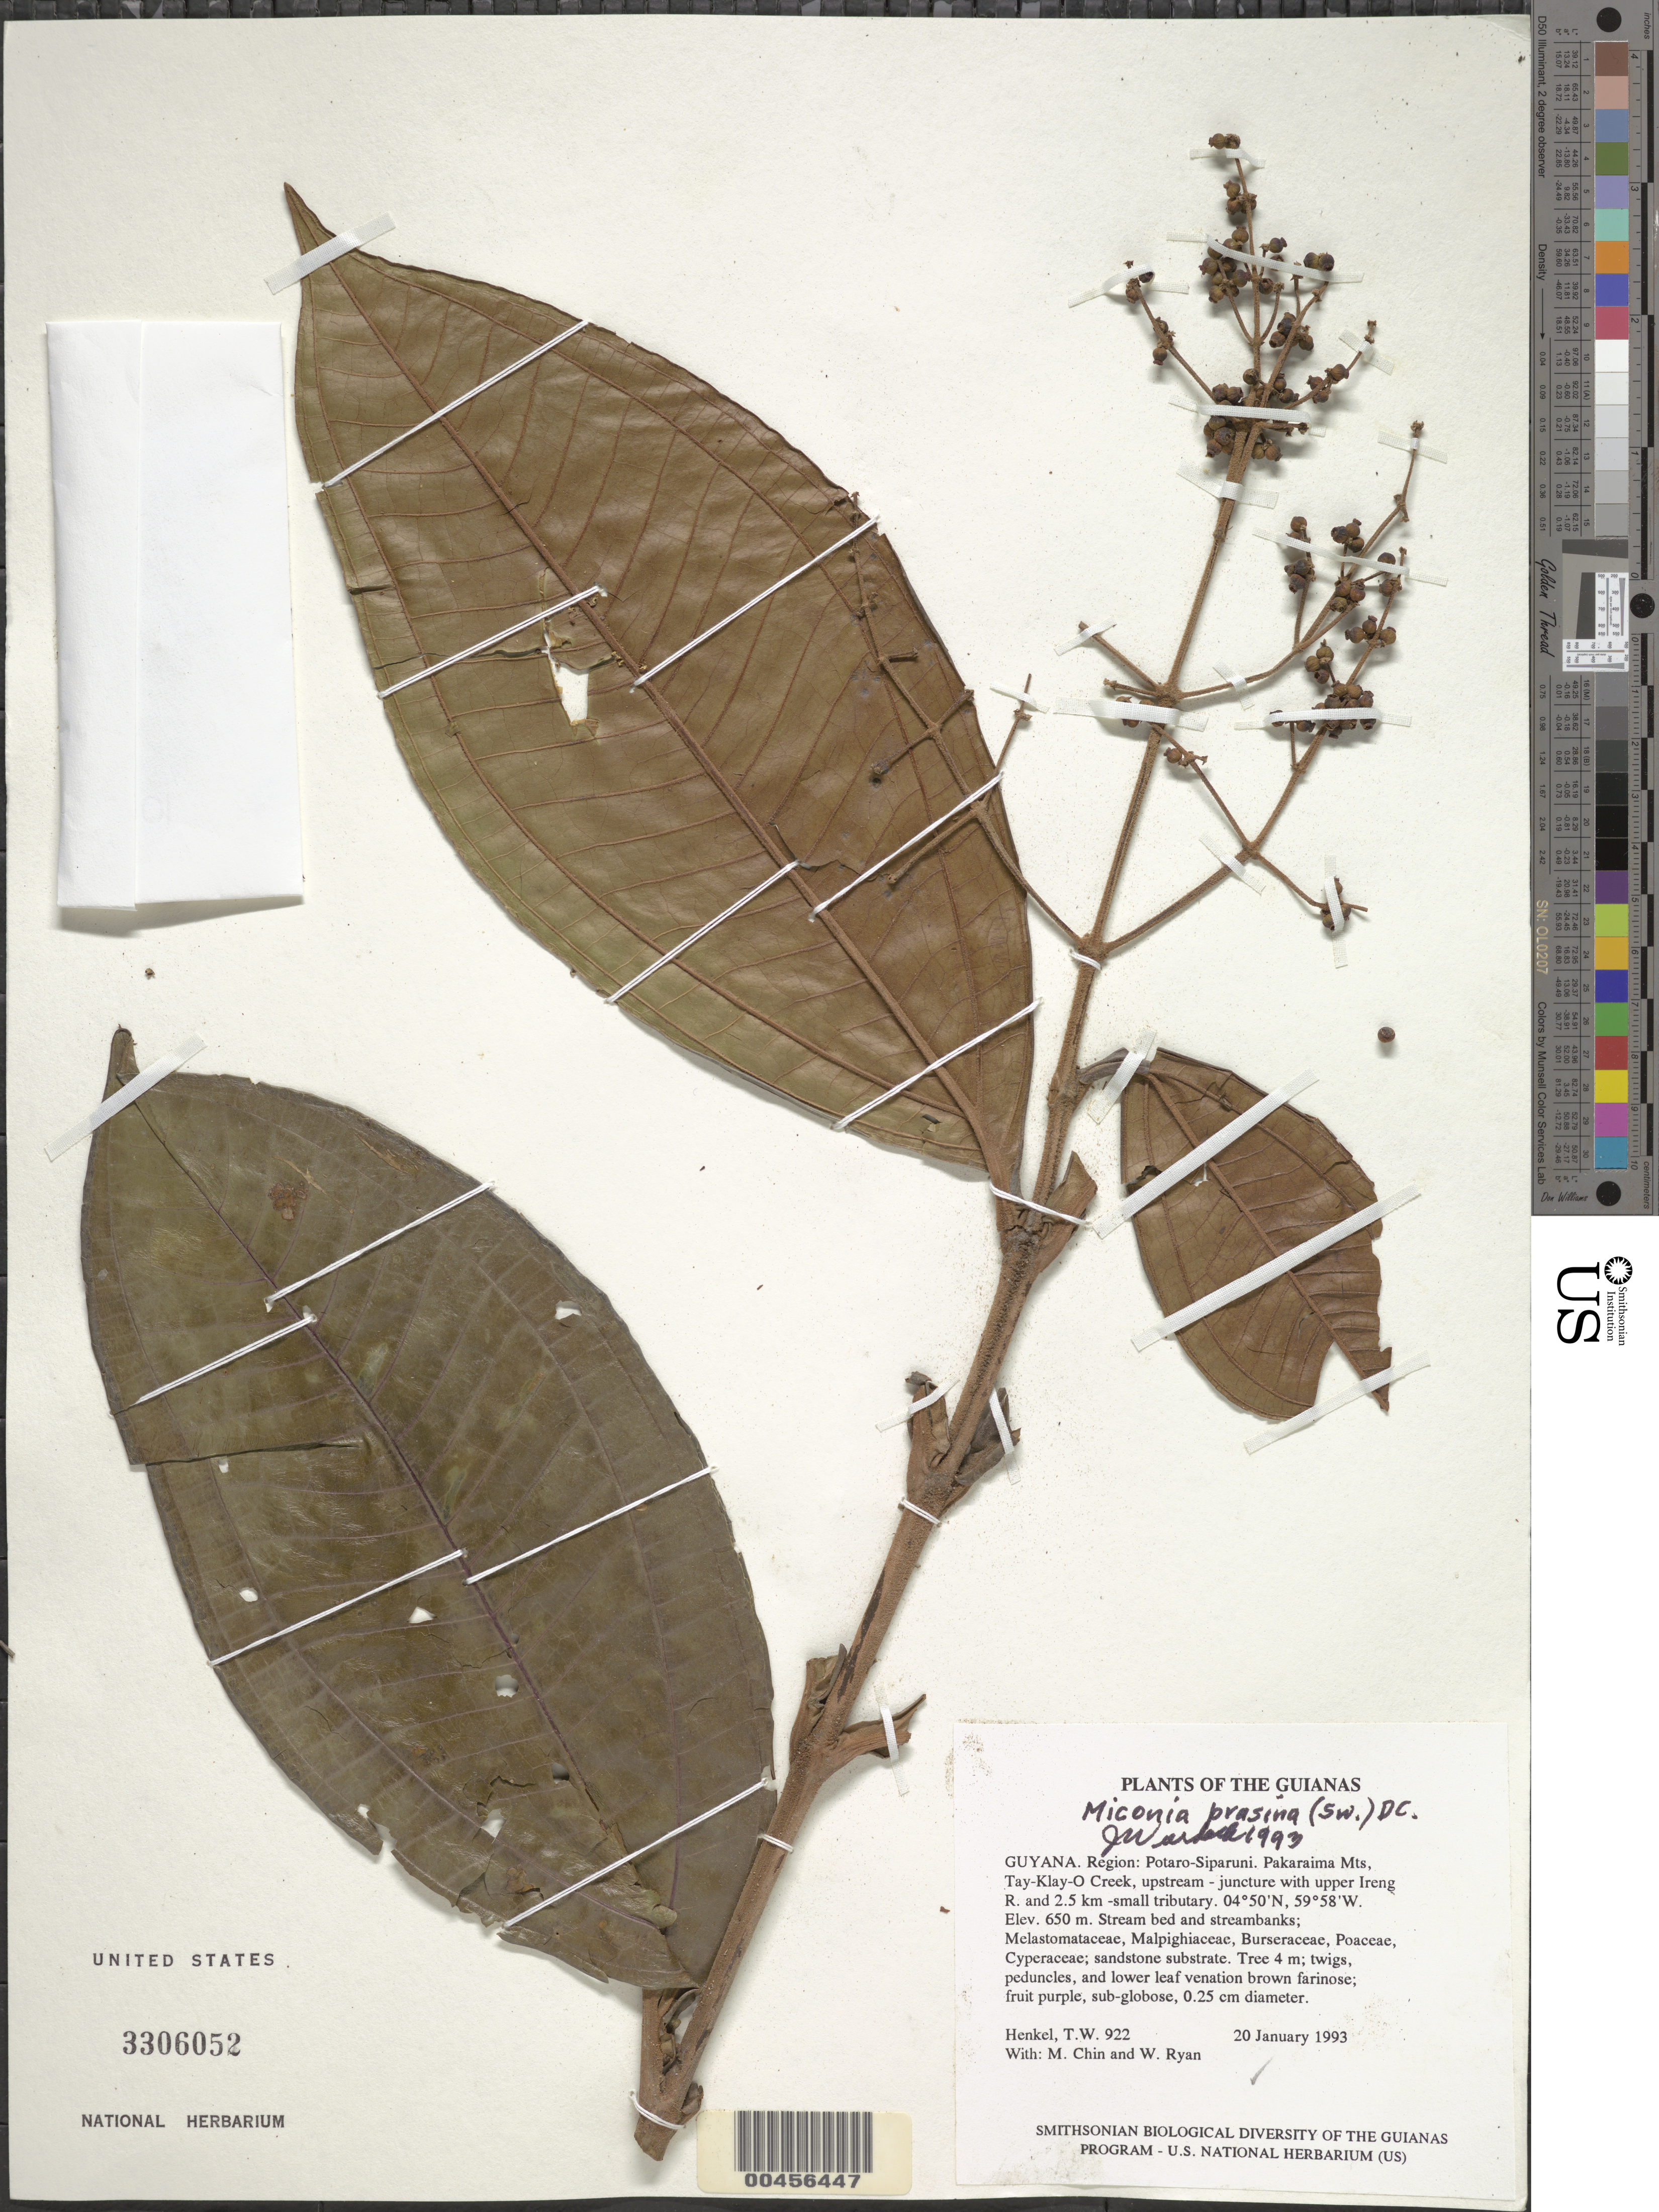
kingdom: Plantae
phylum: Tracheophyta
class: Magnoliopsida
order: Myrtales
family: Melastomataceae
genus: Miconia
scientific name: Miconia prasina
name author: (Sw.) DC.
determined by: Almeda, F.; Penneys, D. S.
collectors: T. Henkel, M. Chin & W. Ryan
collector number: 922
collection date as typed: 20 January 1993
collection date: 1993-01-20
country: Guyana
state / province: Potaro-Siparuni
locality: Pakaraima Mts, Tay-Klay-O Creek, upstream - juncture with upper Ireng R. and 2.5 km -small tributary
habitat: Stream bed and streambanks; sandstone substrate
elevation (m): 650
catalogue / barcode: US 3306052